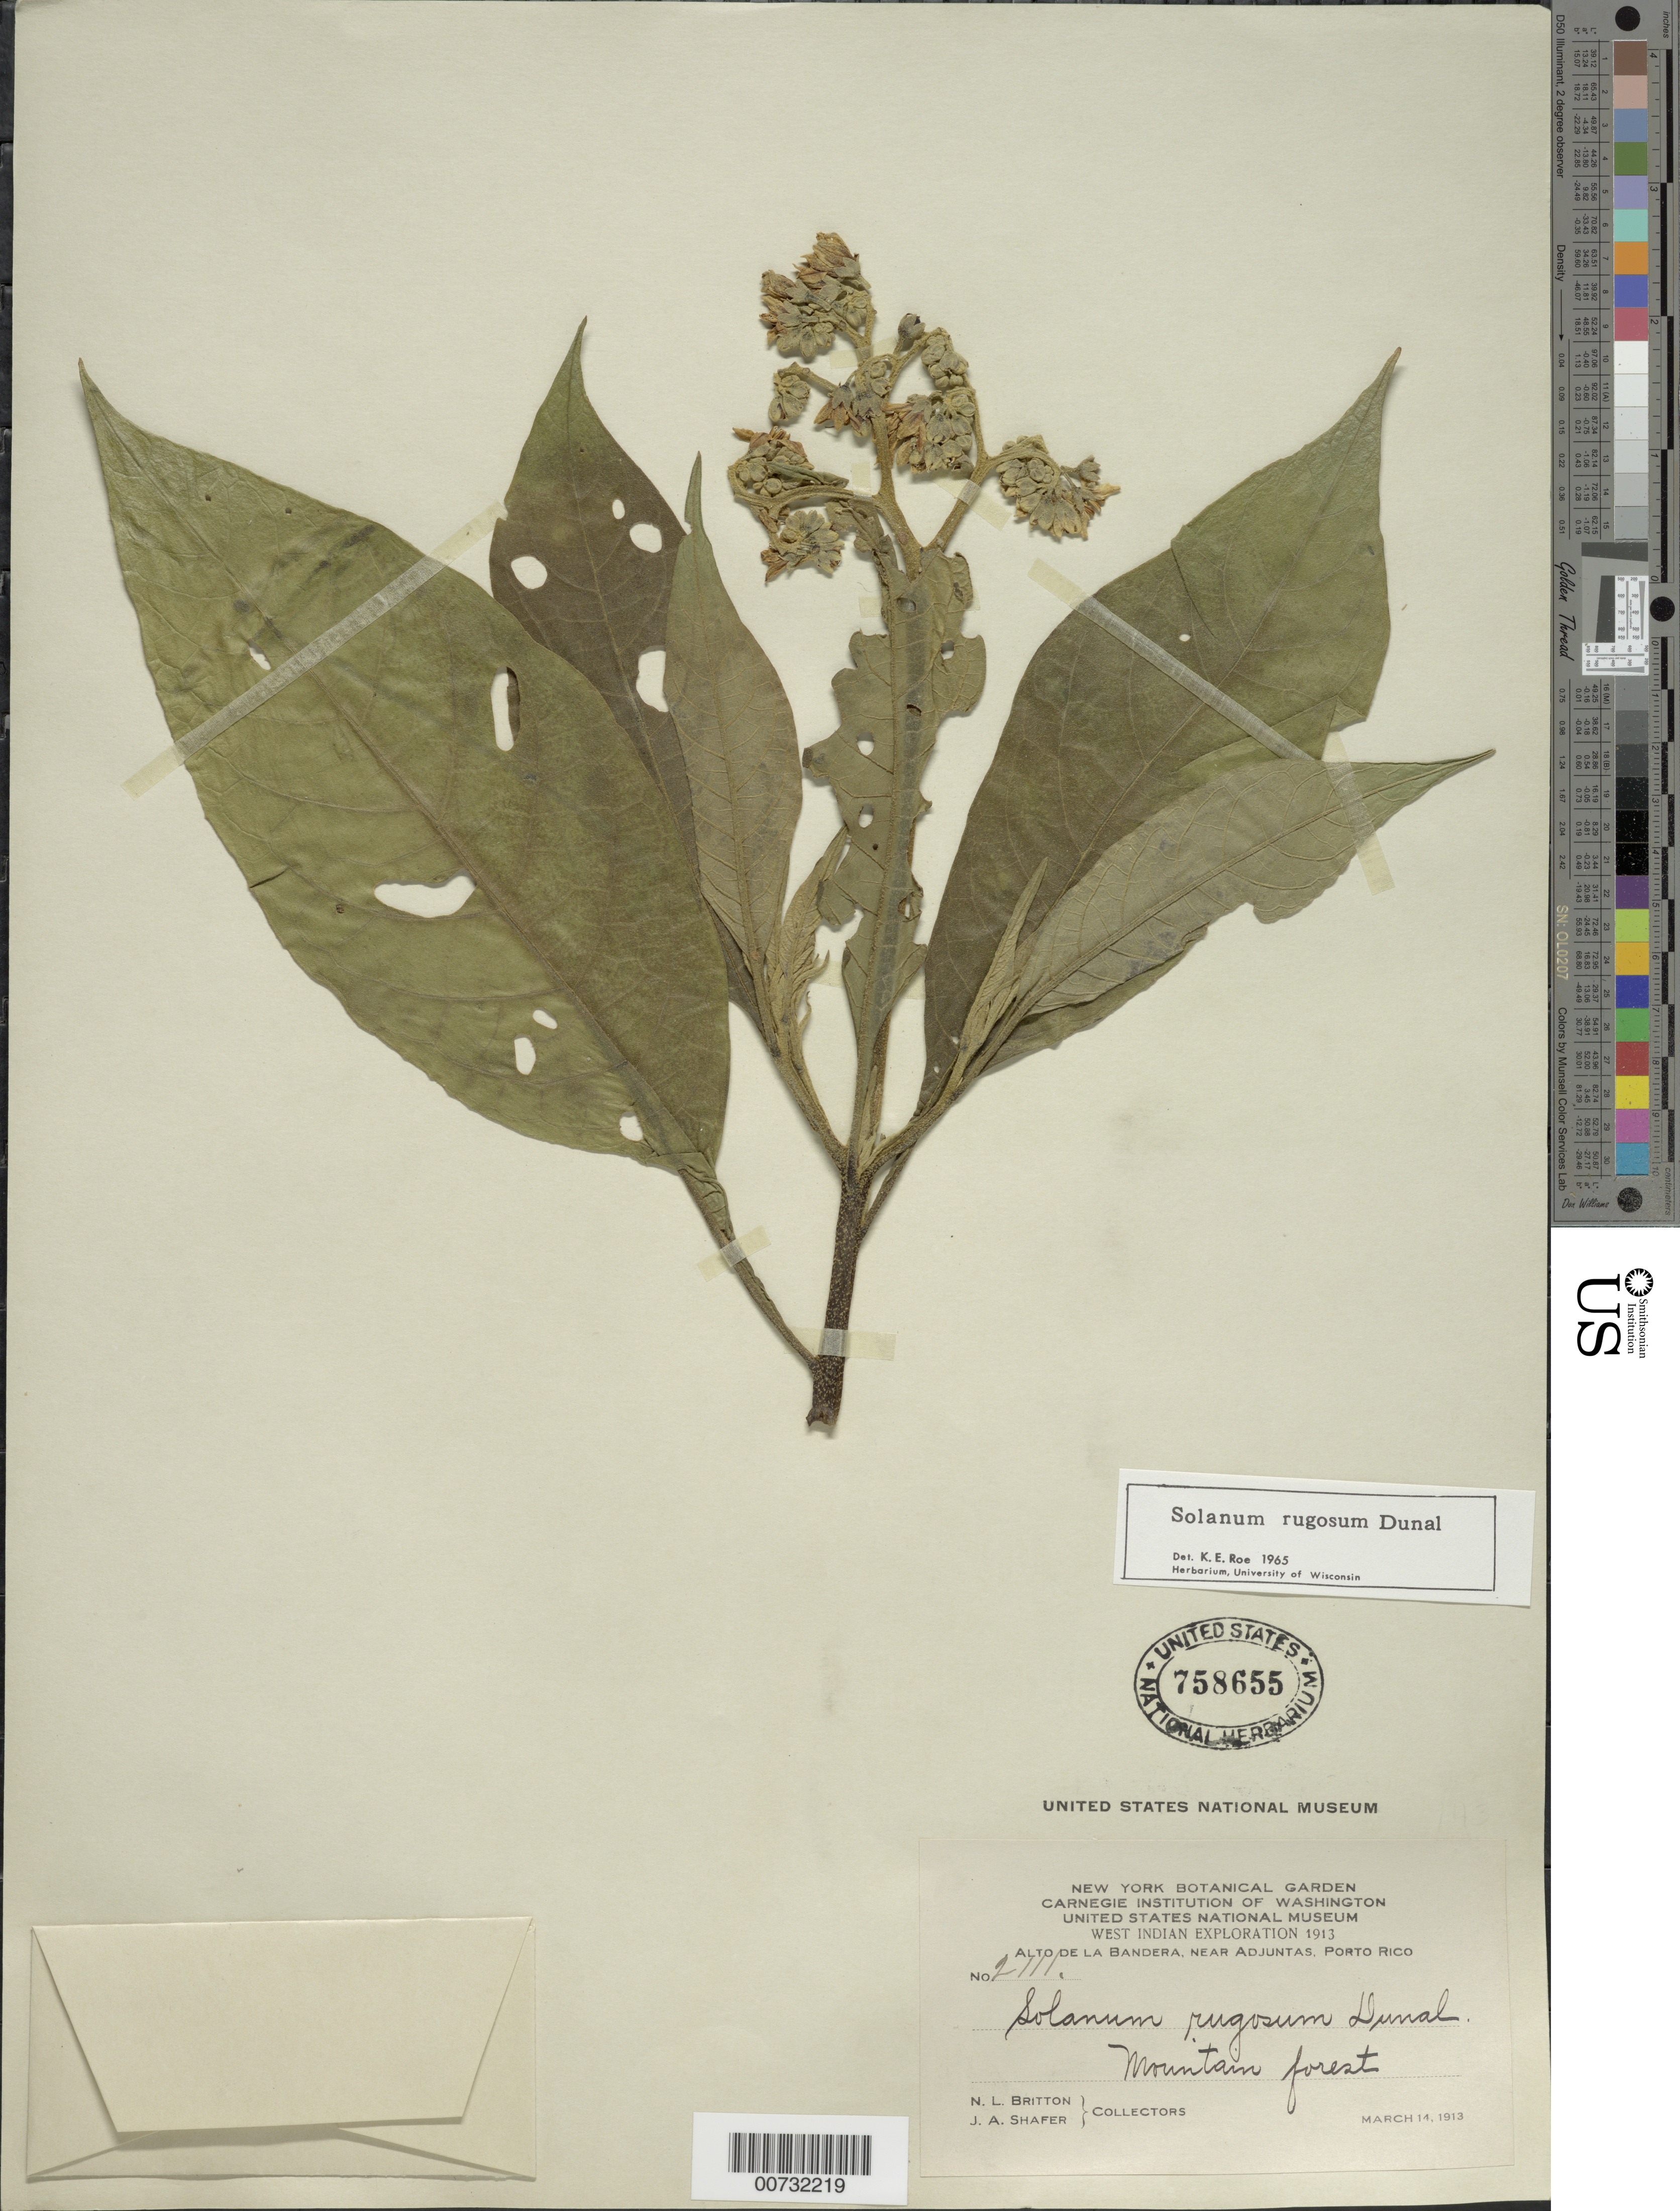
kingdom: Plantae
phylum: Tracheophyta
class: Magnoliopsida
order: Solanales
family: Solanaceae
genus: Solanum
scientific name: Solanum rugosum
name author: Dunal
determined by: Roe, K. E.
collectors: N. Britton & J. A. Shafer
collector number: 2111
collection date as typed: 14 Mar 1913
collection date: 1913-03-14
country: Puerto Rico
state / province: Adjuntas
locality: Alto de Bandera, near Adjuntas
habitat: Mountain forest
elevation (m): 700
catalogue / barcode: US 758655